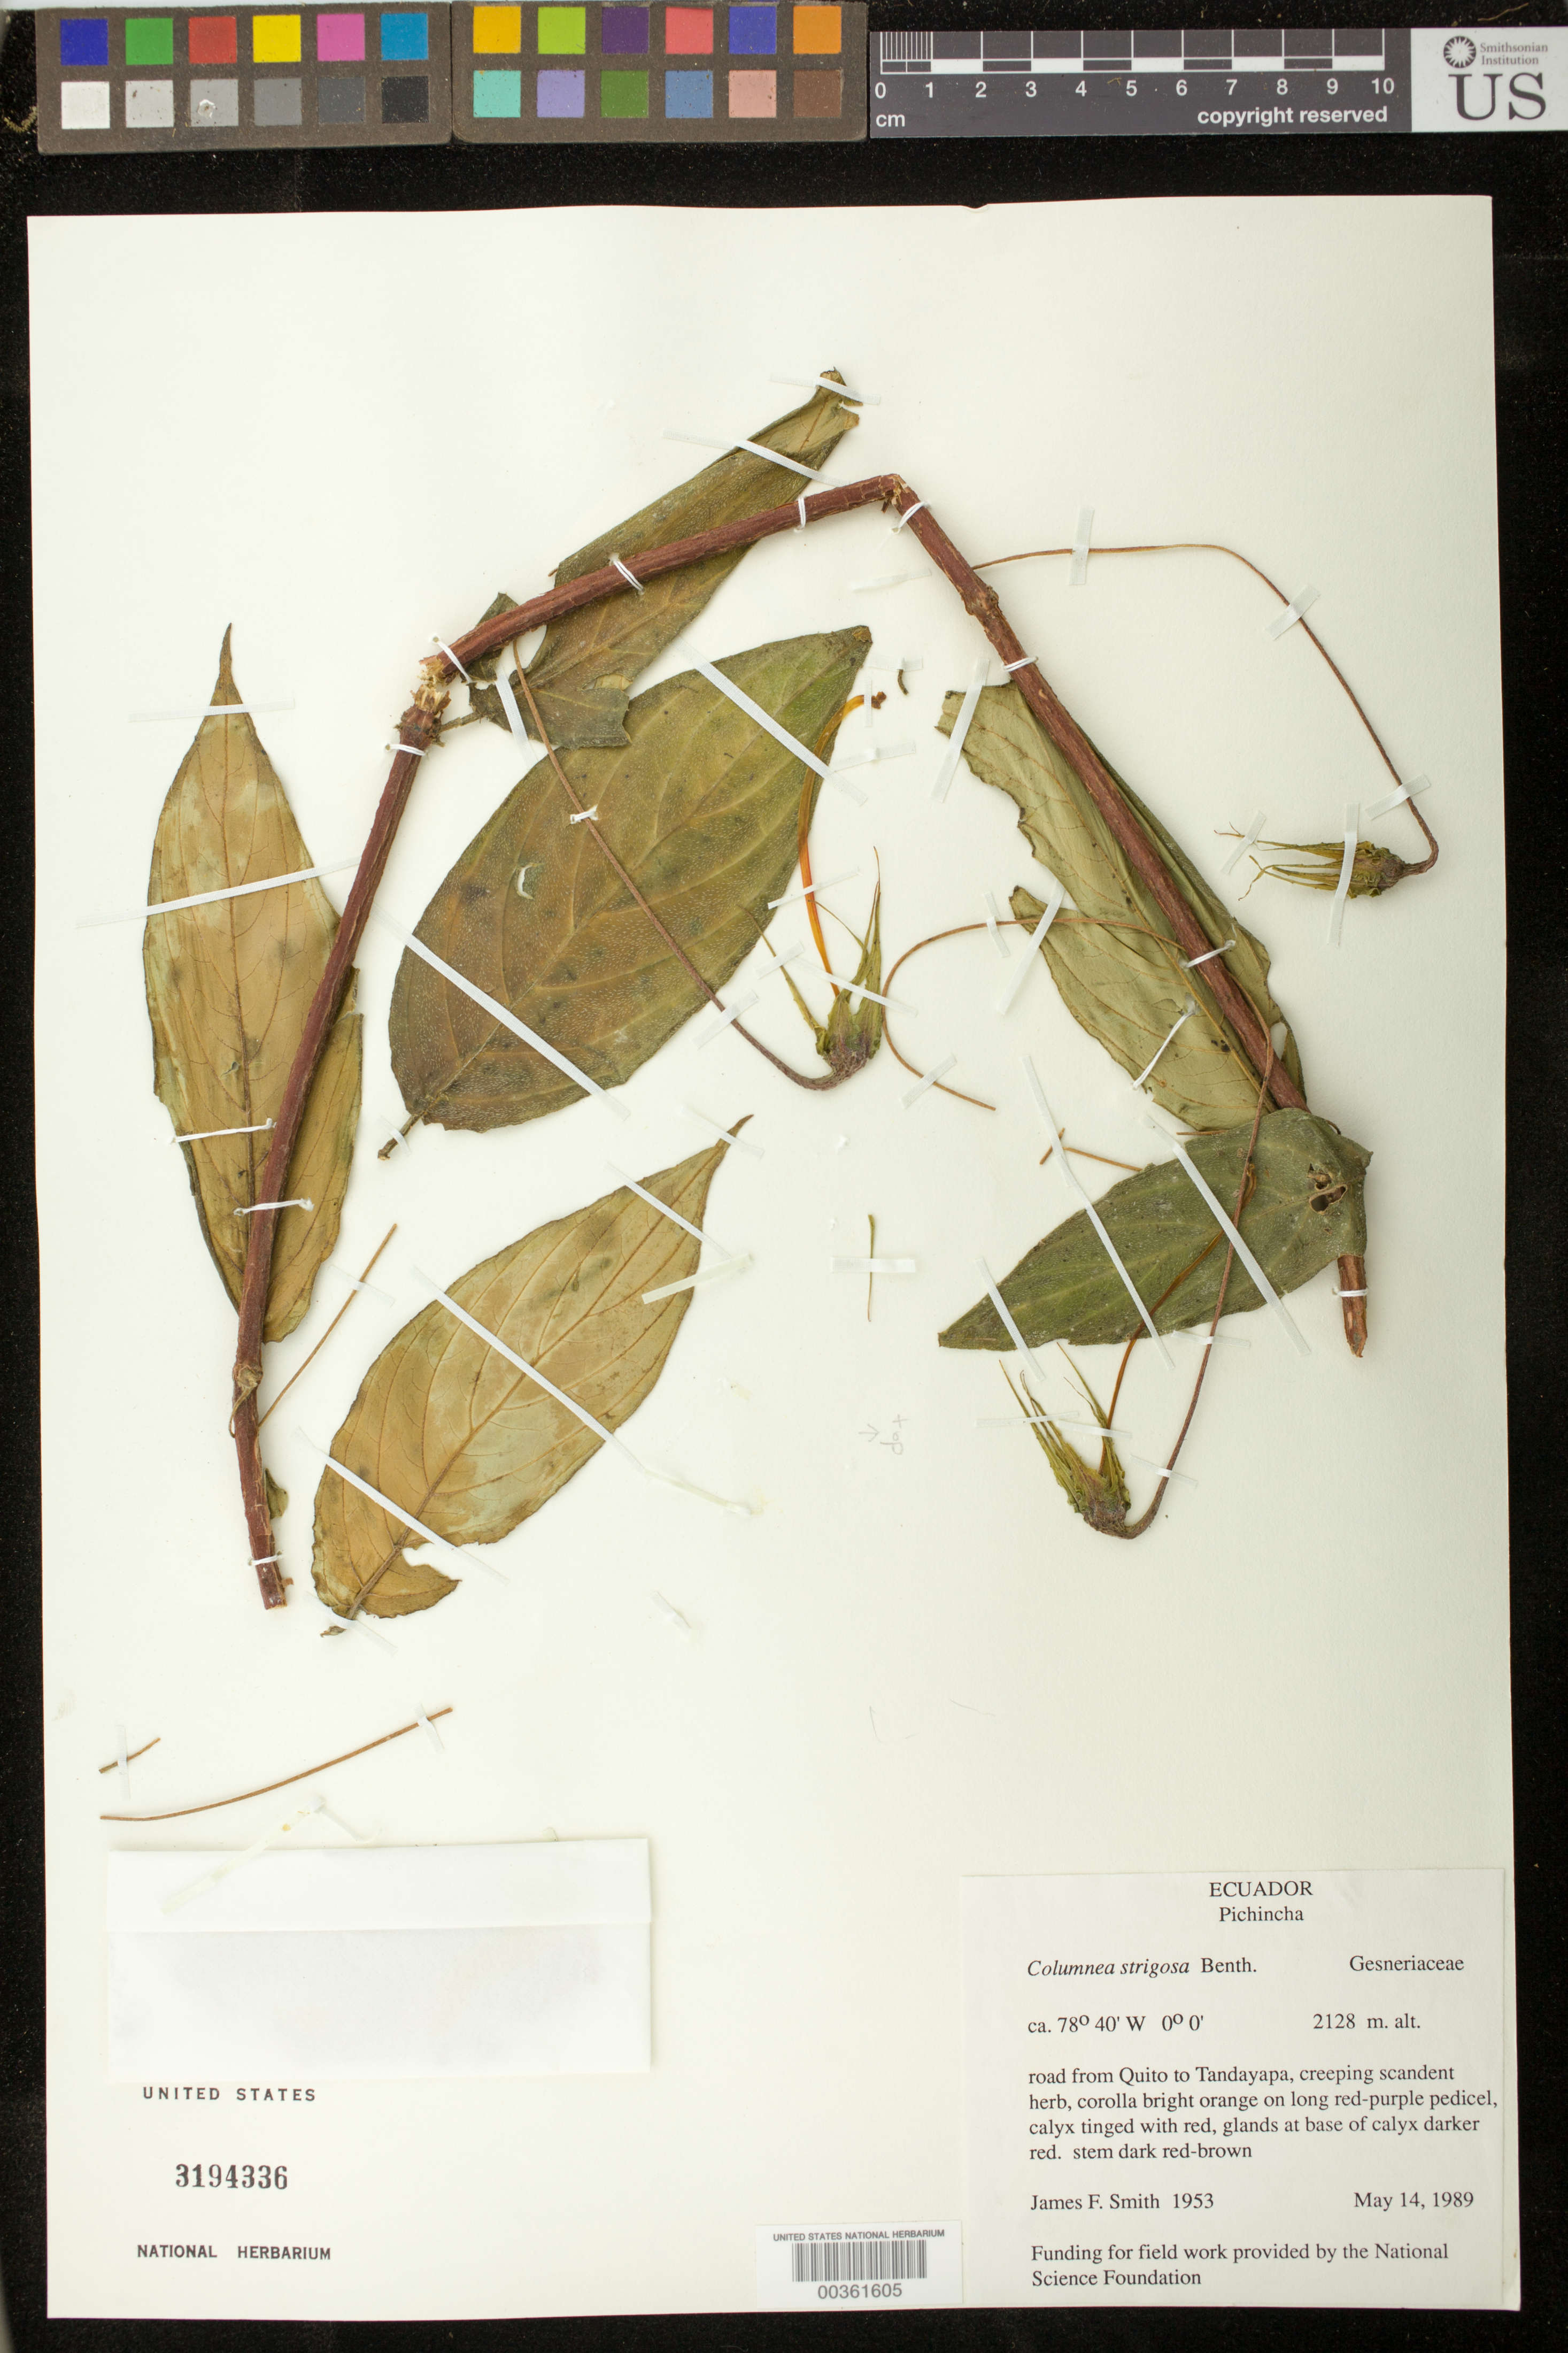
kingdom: Plantae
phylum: Tracheophyta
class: Magnoliopsida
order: Lamiales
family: Gesneriaceae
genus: Columnea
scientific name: Columnea strigosa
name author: Benth.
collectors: J. Smith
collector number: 1953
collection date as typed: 14 May 1989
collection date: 1989-05-14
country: Ecuador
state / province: Pichincha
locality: Road from Quito to Tandayapa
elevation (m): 2128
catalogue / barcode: US 3194336